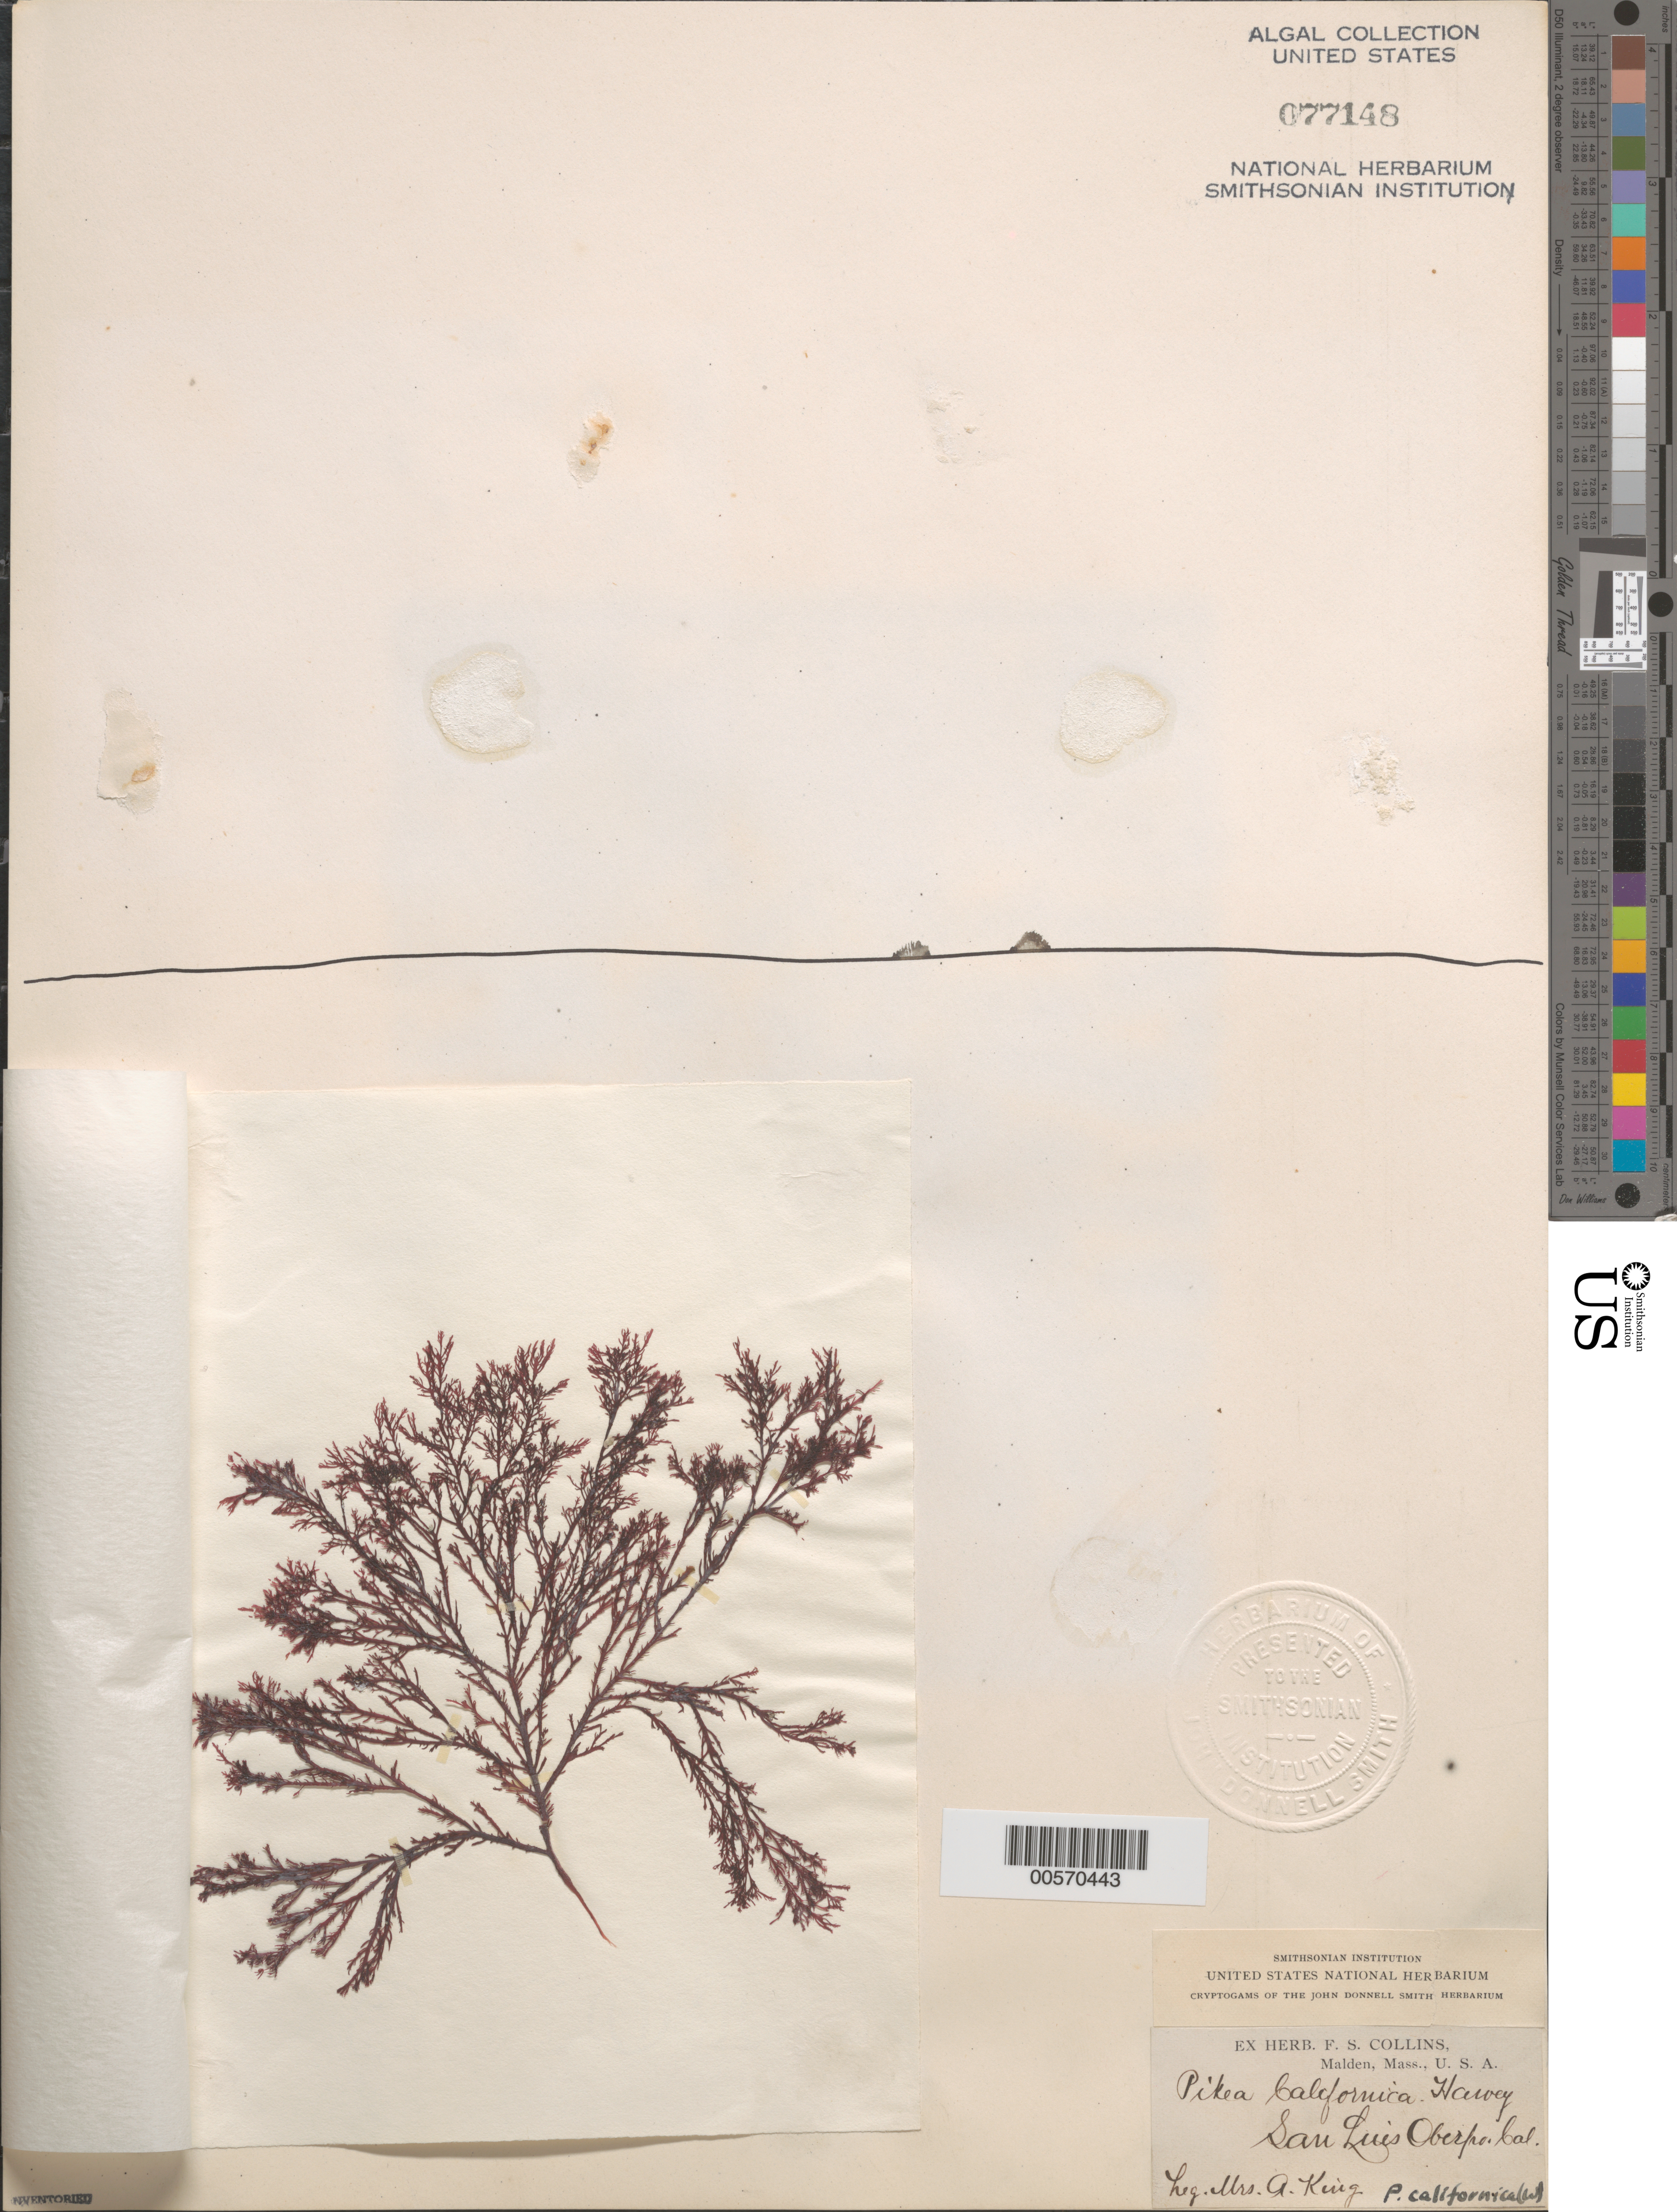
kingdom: Plantae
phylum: Rhodophyta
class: Florideophyceae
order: Gigartinales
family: Dumontiaceae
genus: Pikea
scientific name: Pikea californica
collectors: A. King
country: United States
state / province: California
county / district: San Luis Obispo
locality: San Luis Obispo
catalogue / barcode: US 77148